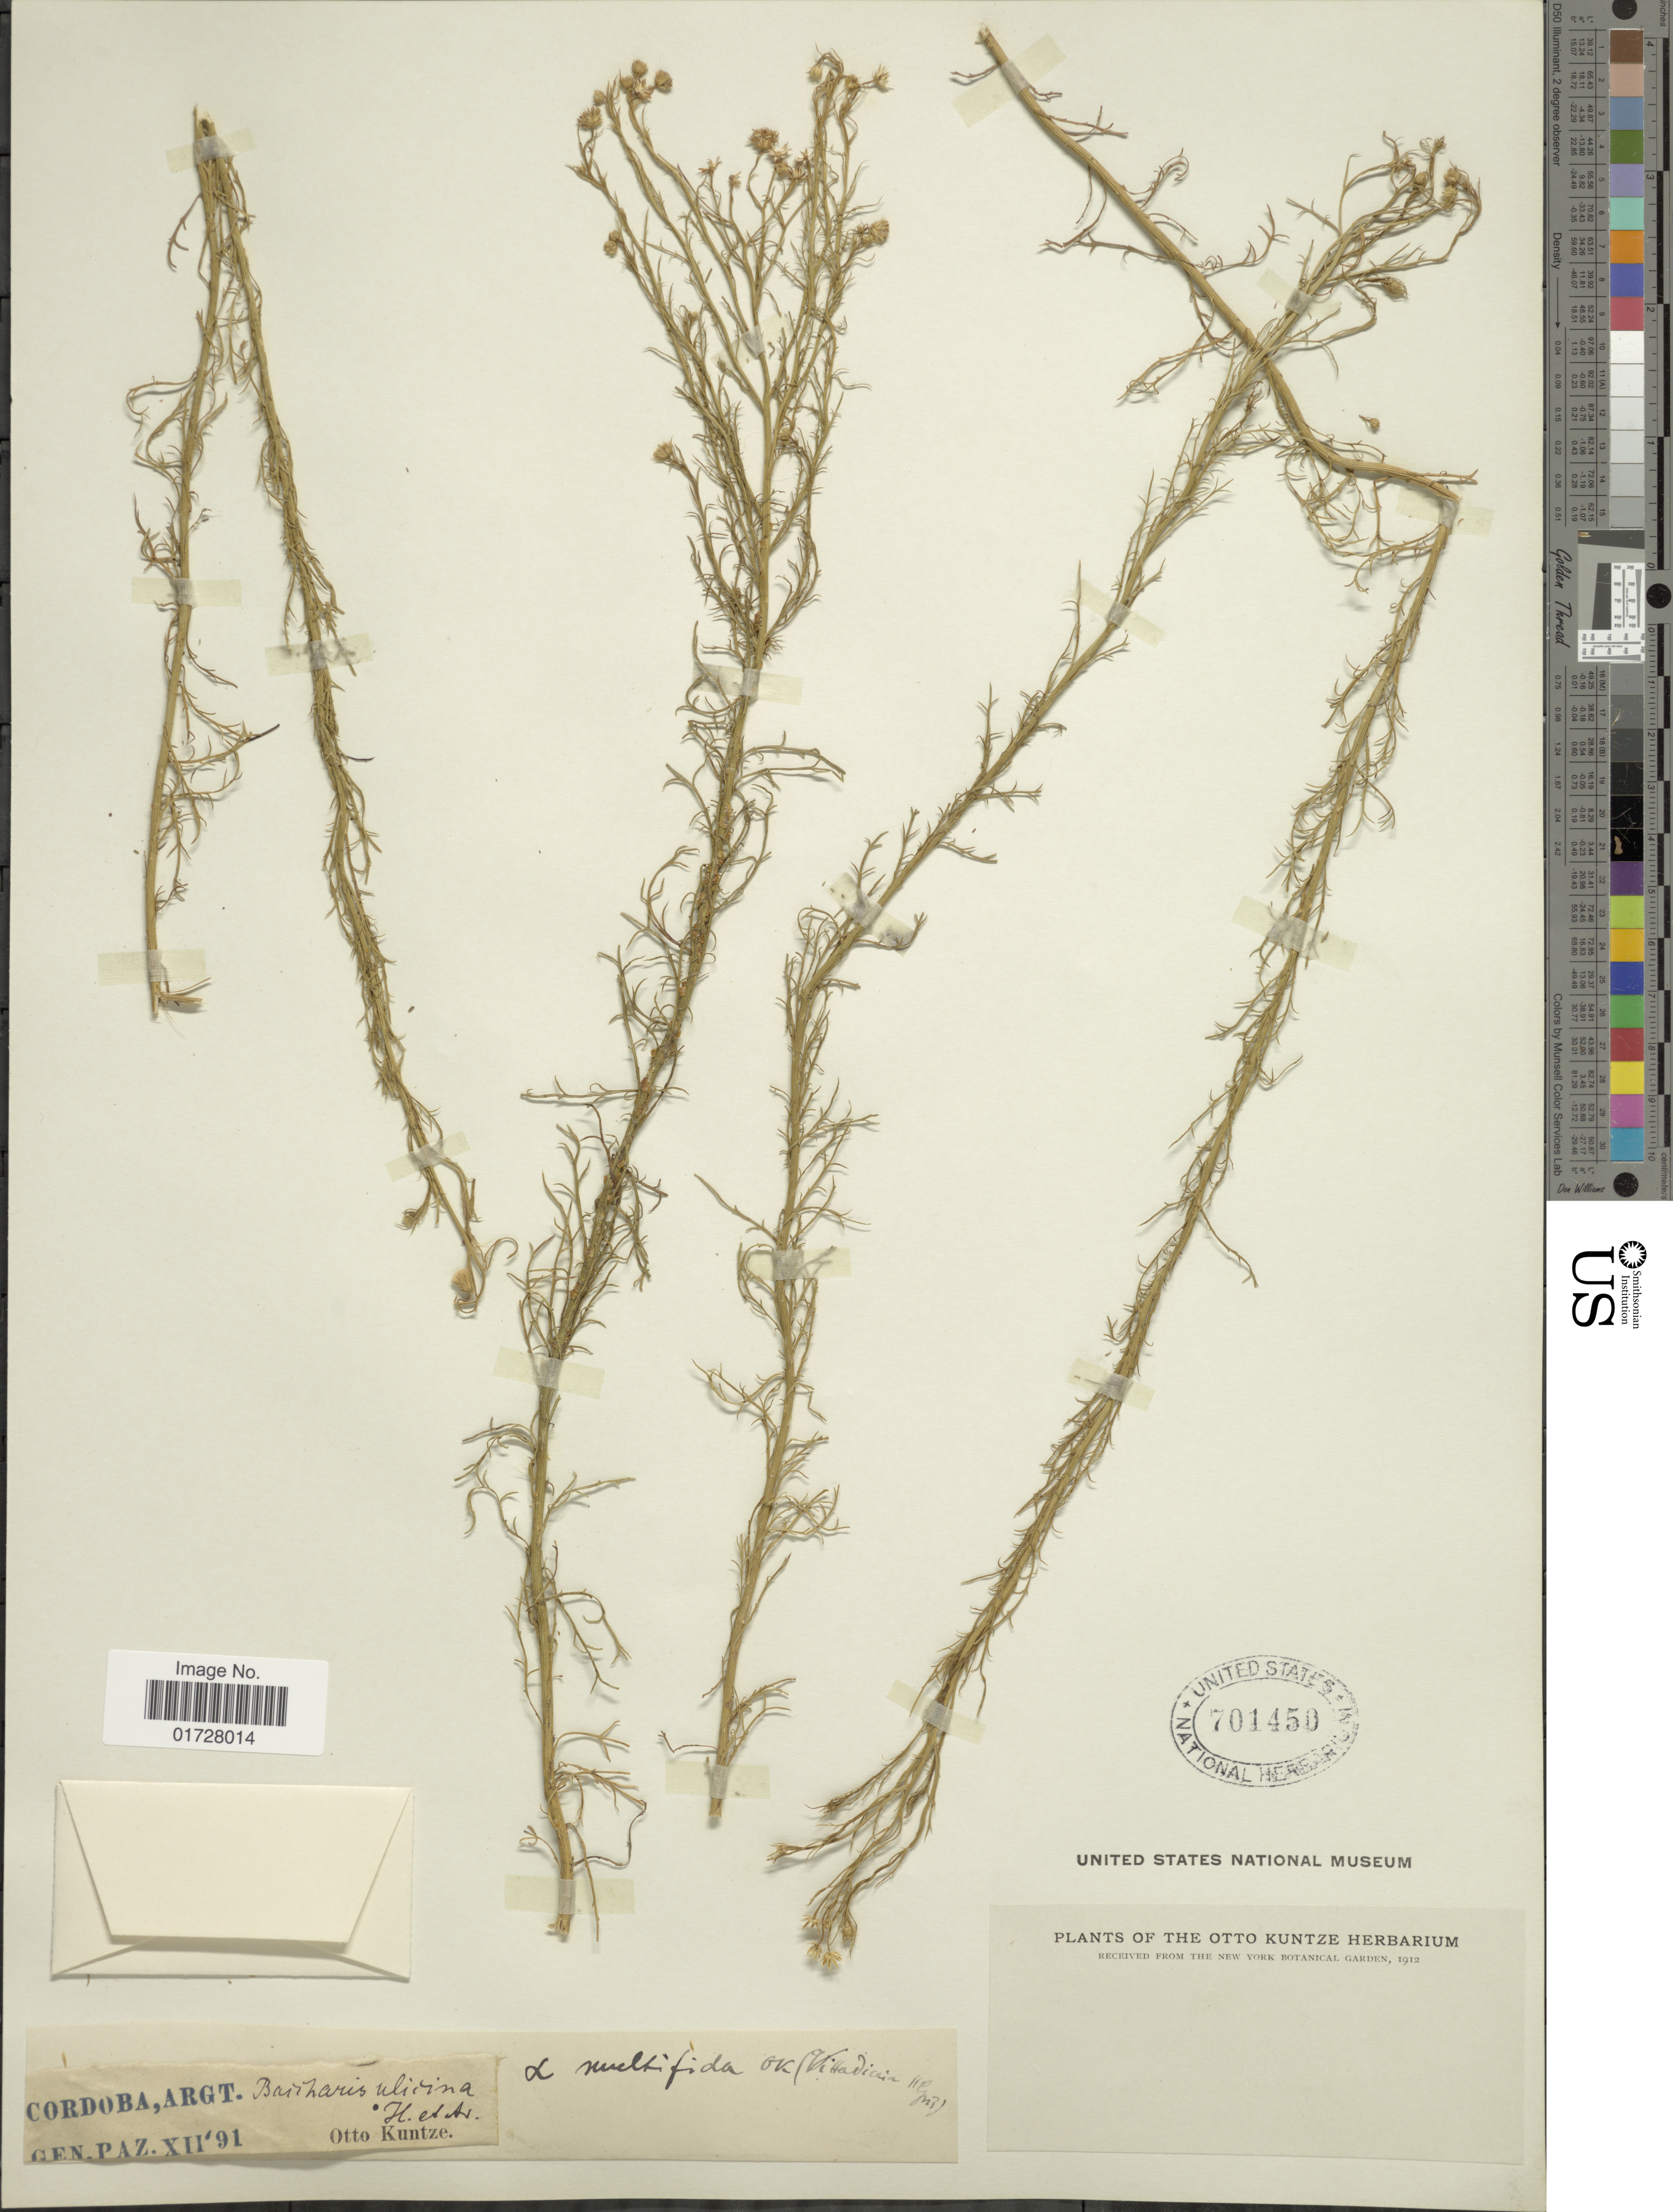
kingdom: Plantae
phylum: Tracheophyta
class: Magnoliopsida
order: Asterales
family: Asteraceae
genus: Baccharis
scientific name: Baccharis ulicina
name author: Hook. & Arn.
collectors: C.E.O. Kuntze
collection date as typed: Transcribed d/m/y: /12/91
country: Argentina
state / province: Cordoba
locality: Gen. Paz.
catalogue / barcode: US 701450